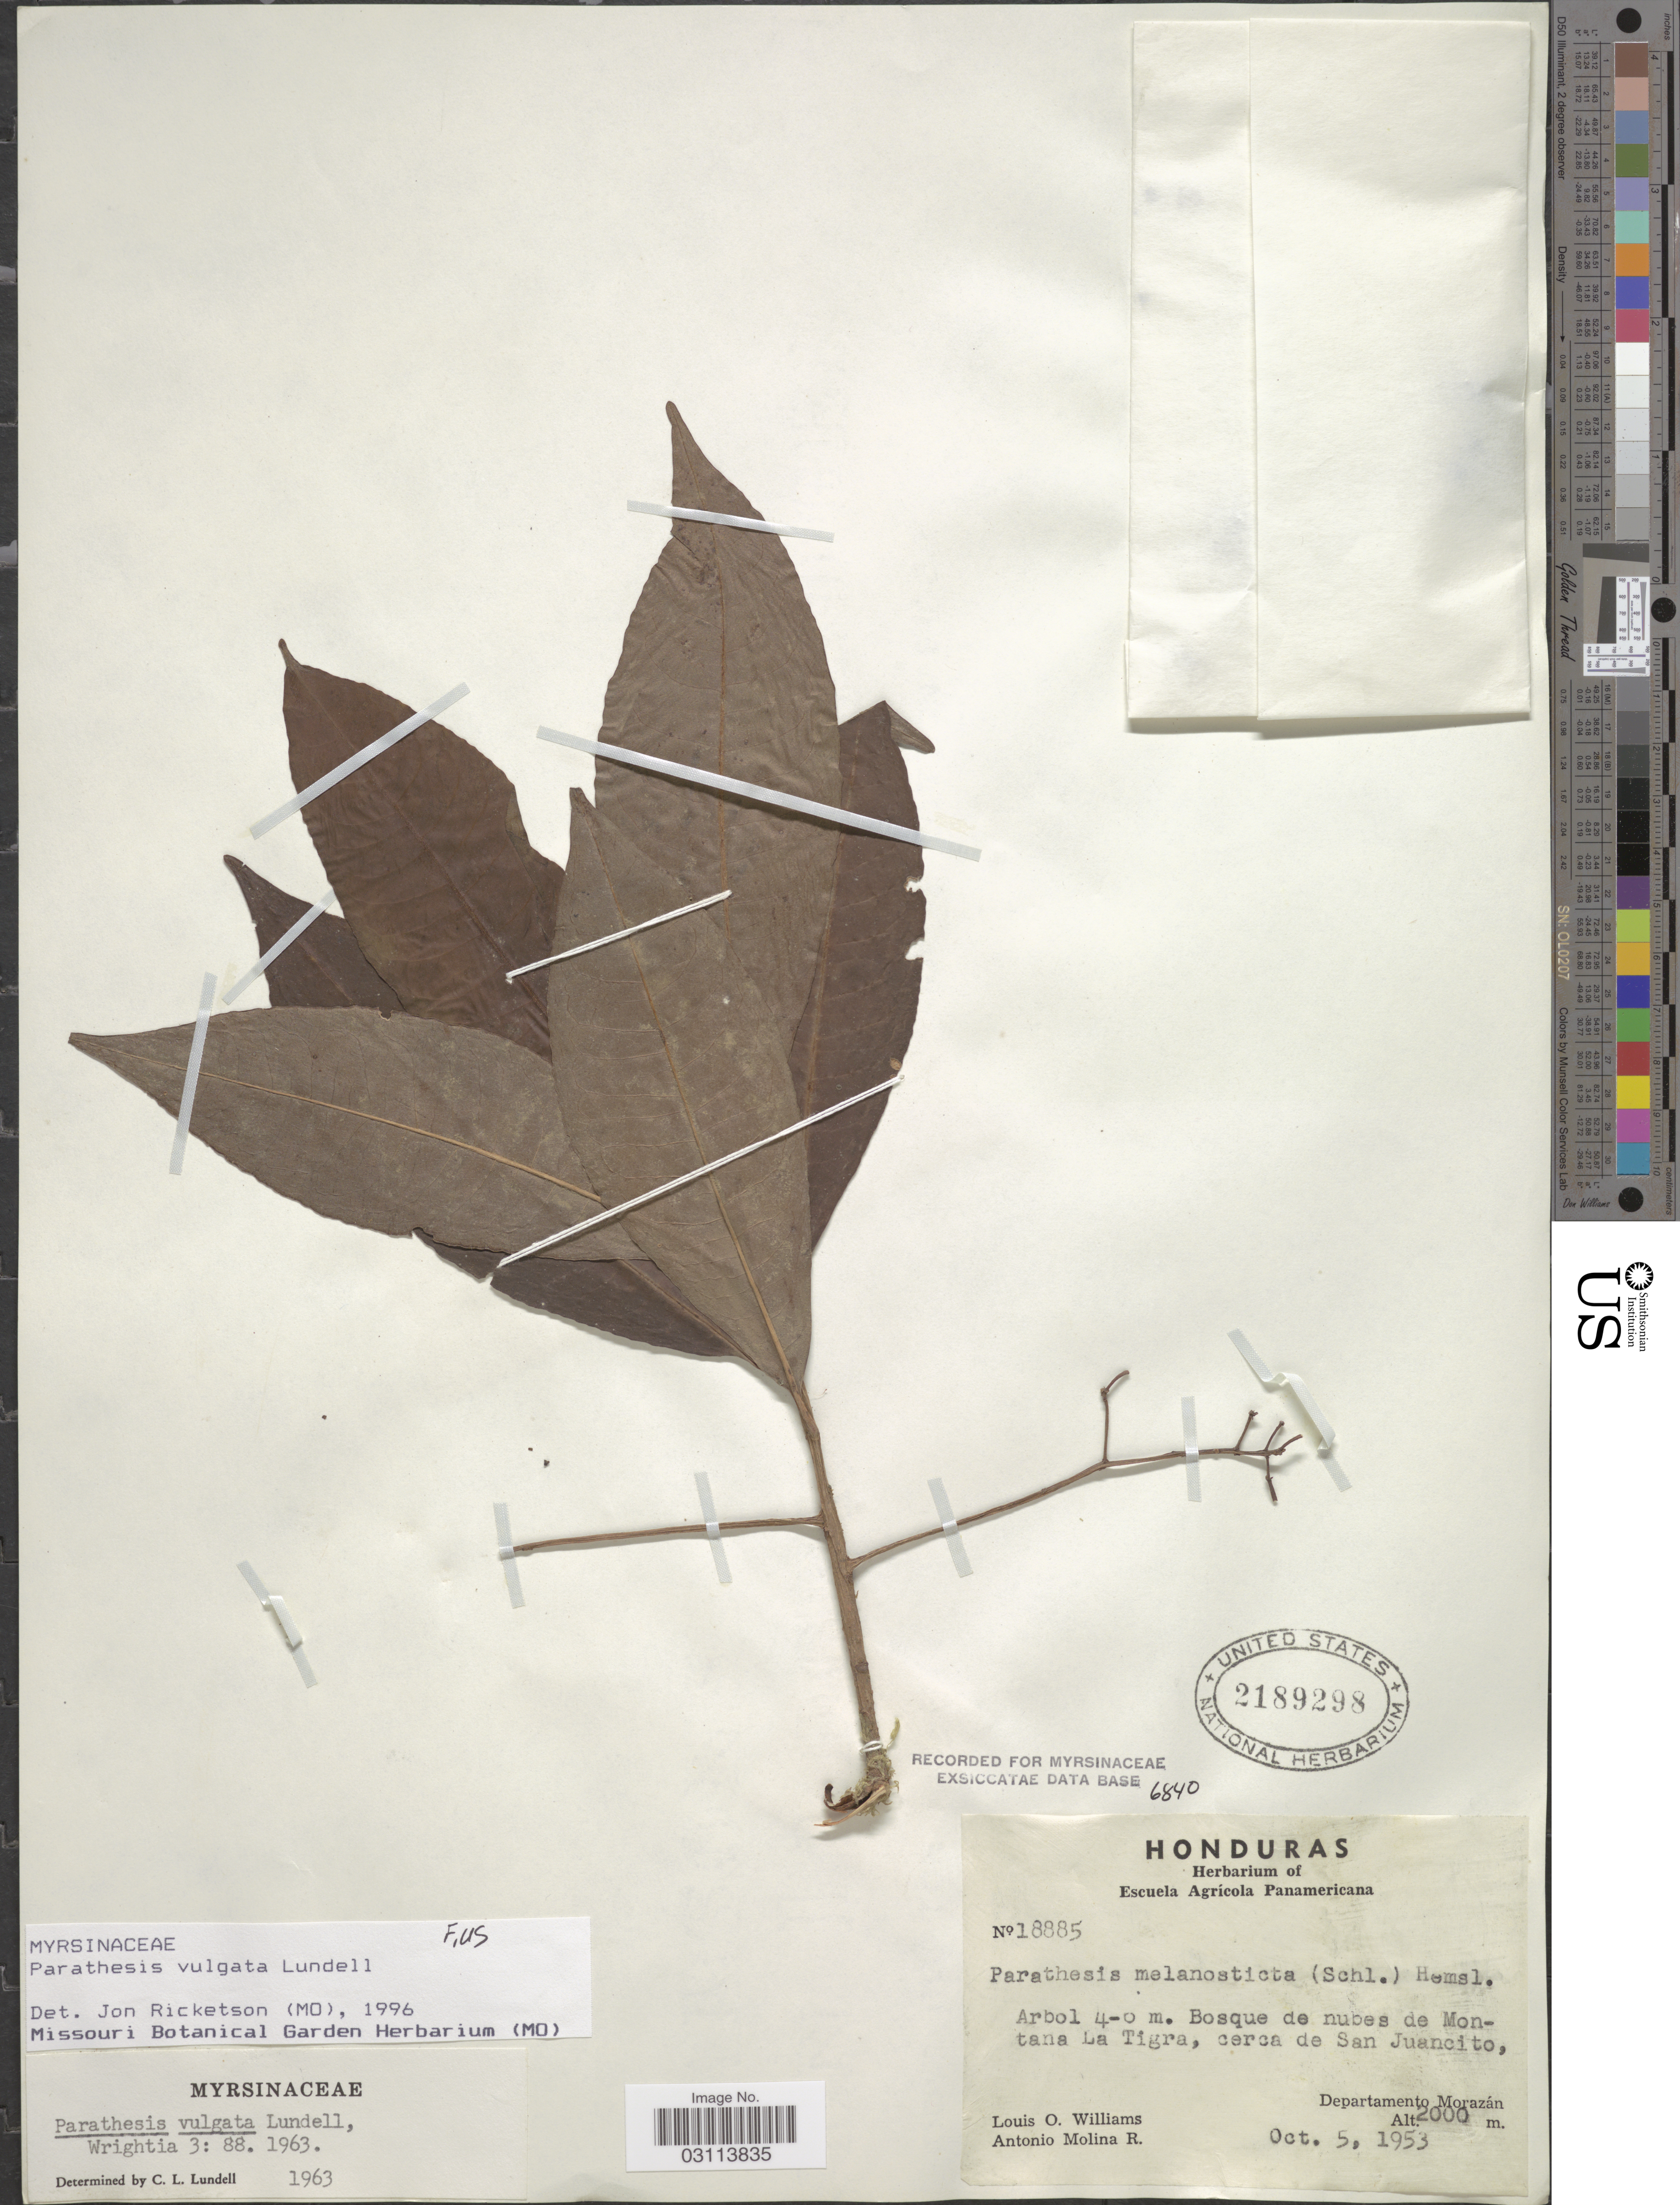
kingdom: Plantae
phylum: Tracheophyta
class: Magnoliopsida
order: Ericales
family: Primulaceae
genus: Parathesis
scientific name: Parathesis vulgata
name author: Lundell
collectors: L. O. Williams & A. Molina R.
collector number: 18885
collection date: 1953-10-05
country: Honduras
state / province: Fco. Morazán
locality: Bosque de nubes de Montana La Tigra, cerca de San Juancito, Departamento Morazán.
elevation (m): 2000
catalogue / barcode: US 2189298